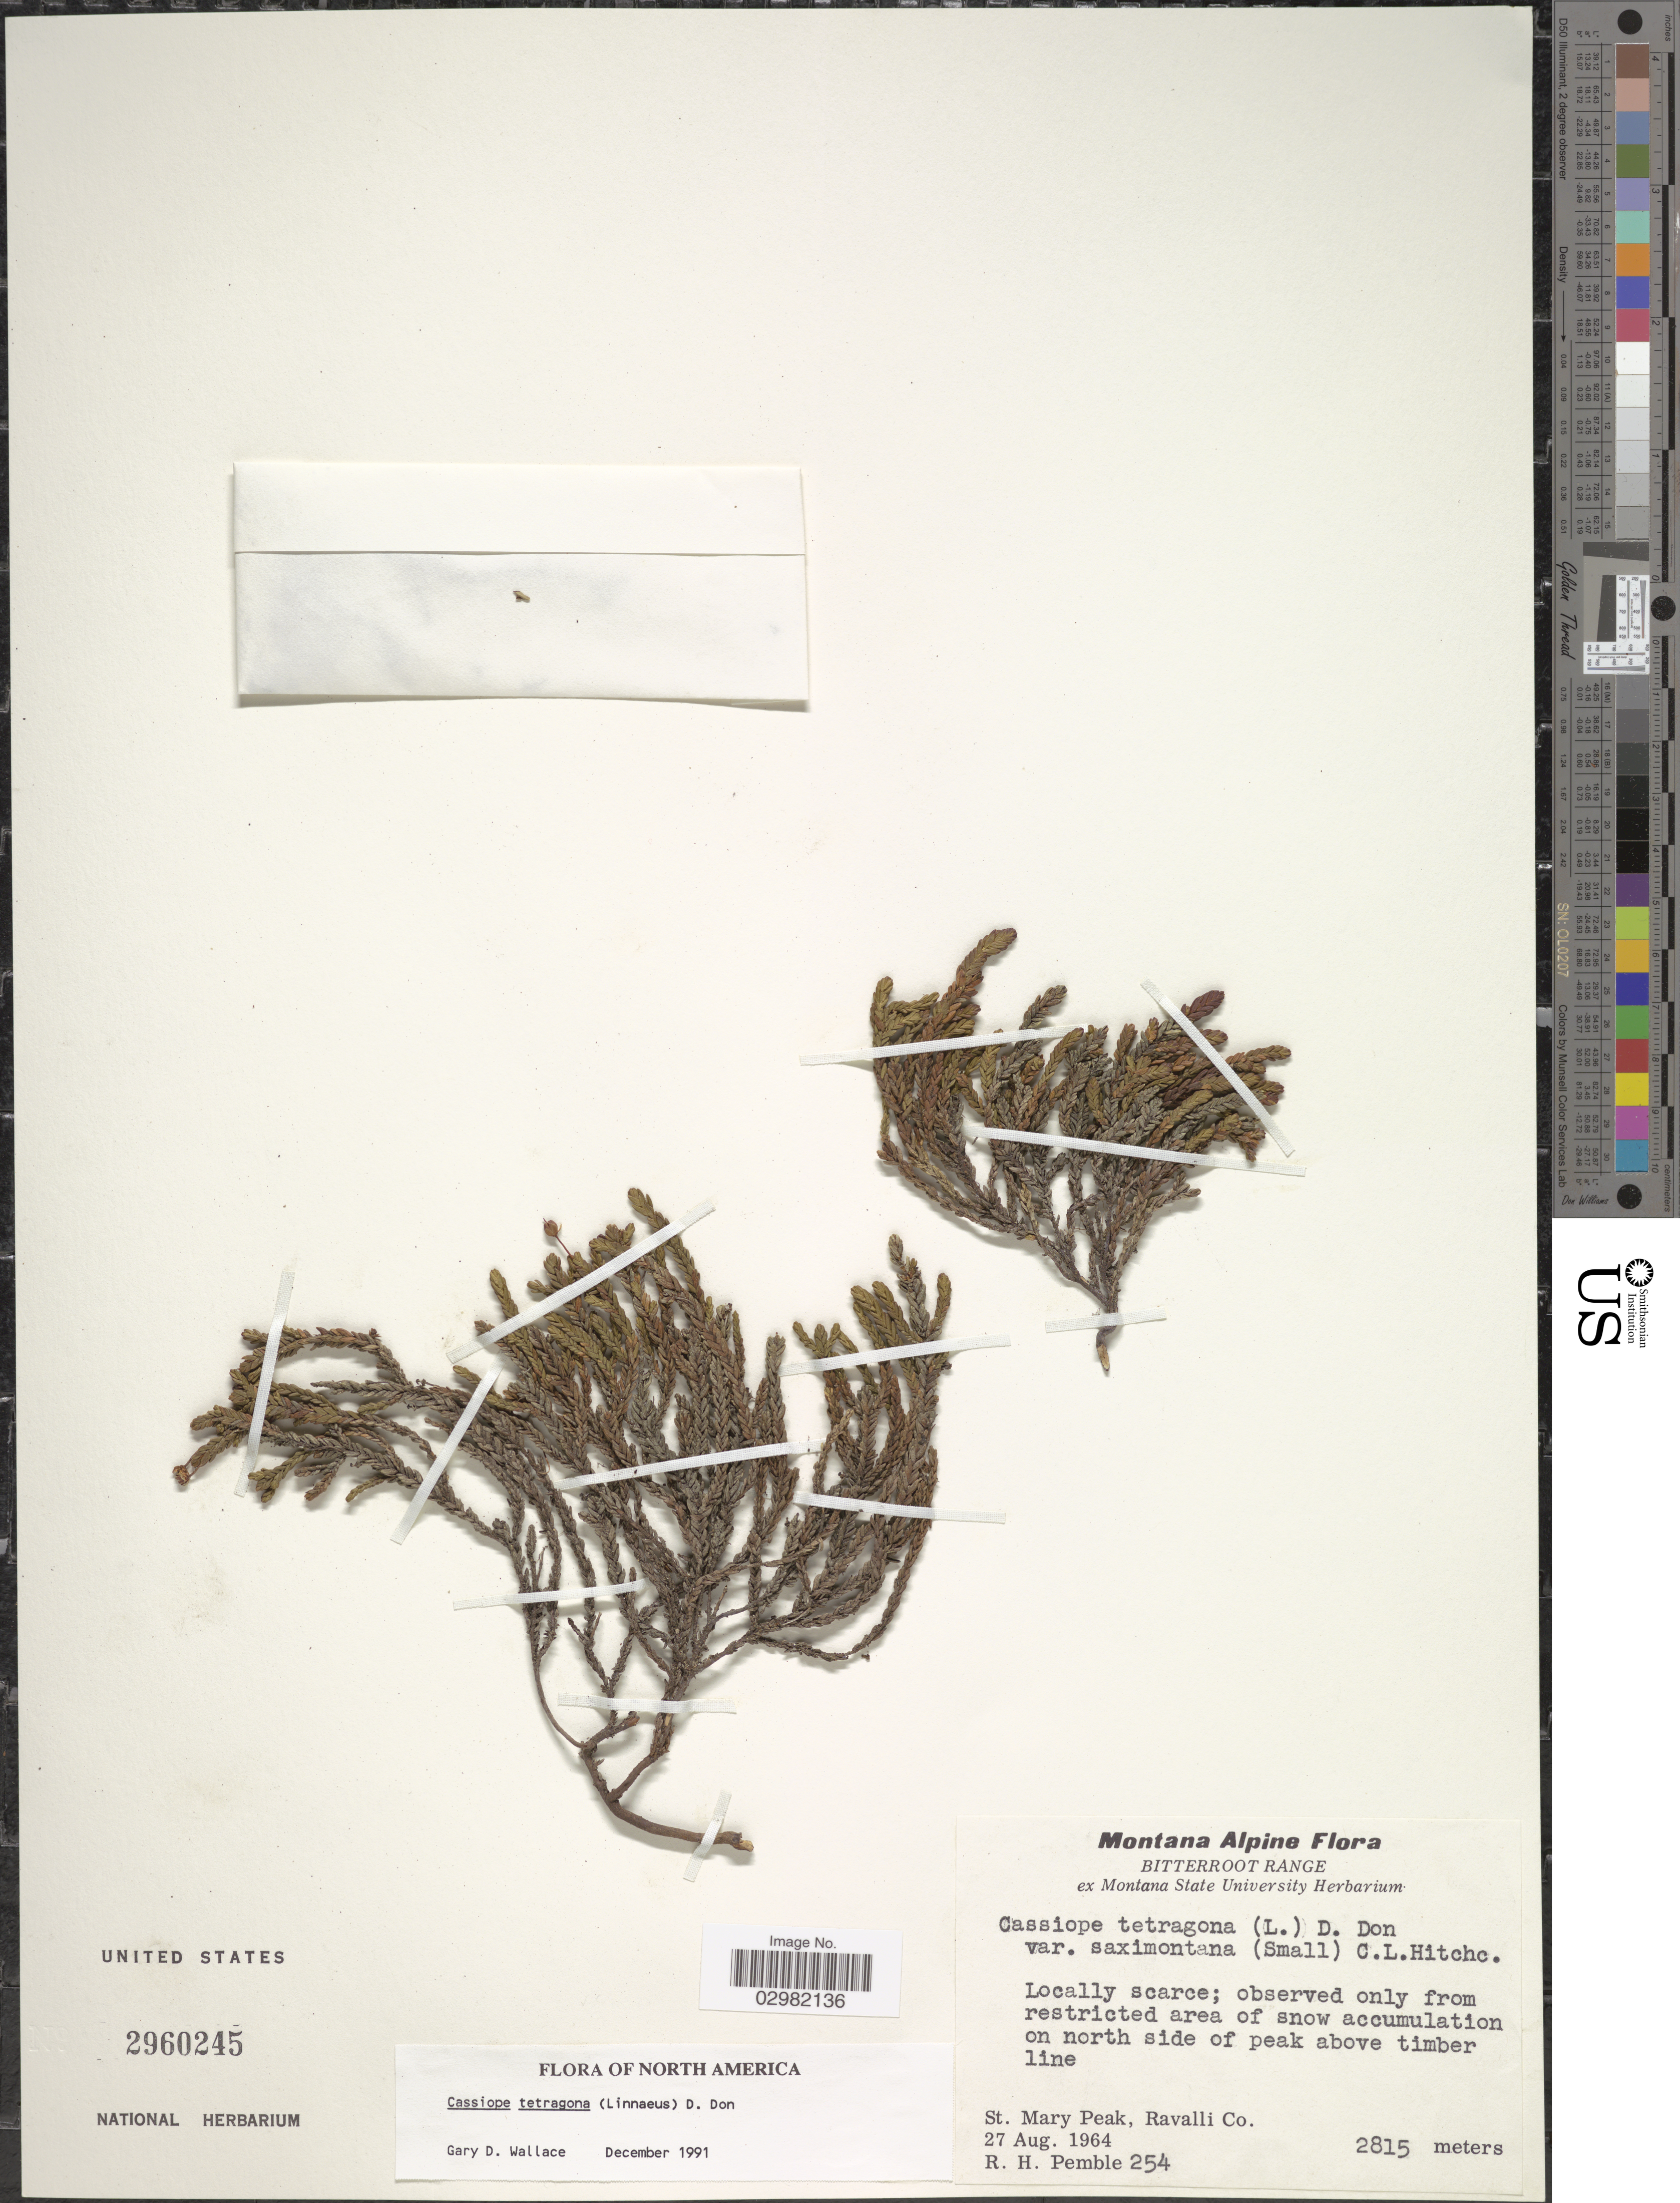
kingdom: Plantae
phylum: Tracheophyta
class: Magnoliopsida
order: Ericales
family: Ericaceae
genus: Cassiope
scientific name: Cassiope tetragona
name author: (L.) D. Don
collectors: R. Pemble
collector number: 254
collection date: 1964-08-27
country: United States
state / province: Montana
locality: Montana Alpine. Bitterroot Range. St. Mary Peak, Ravalli Co.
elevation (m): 2815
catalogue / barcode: US 2960245